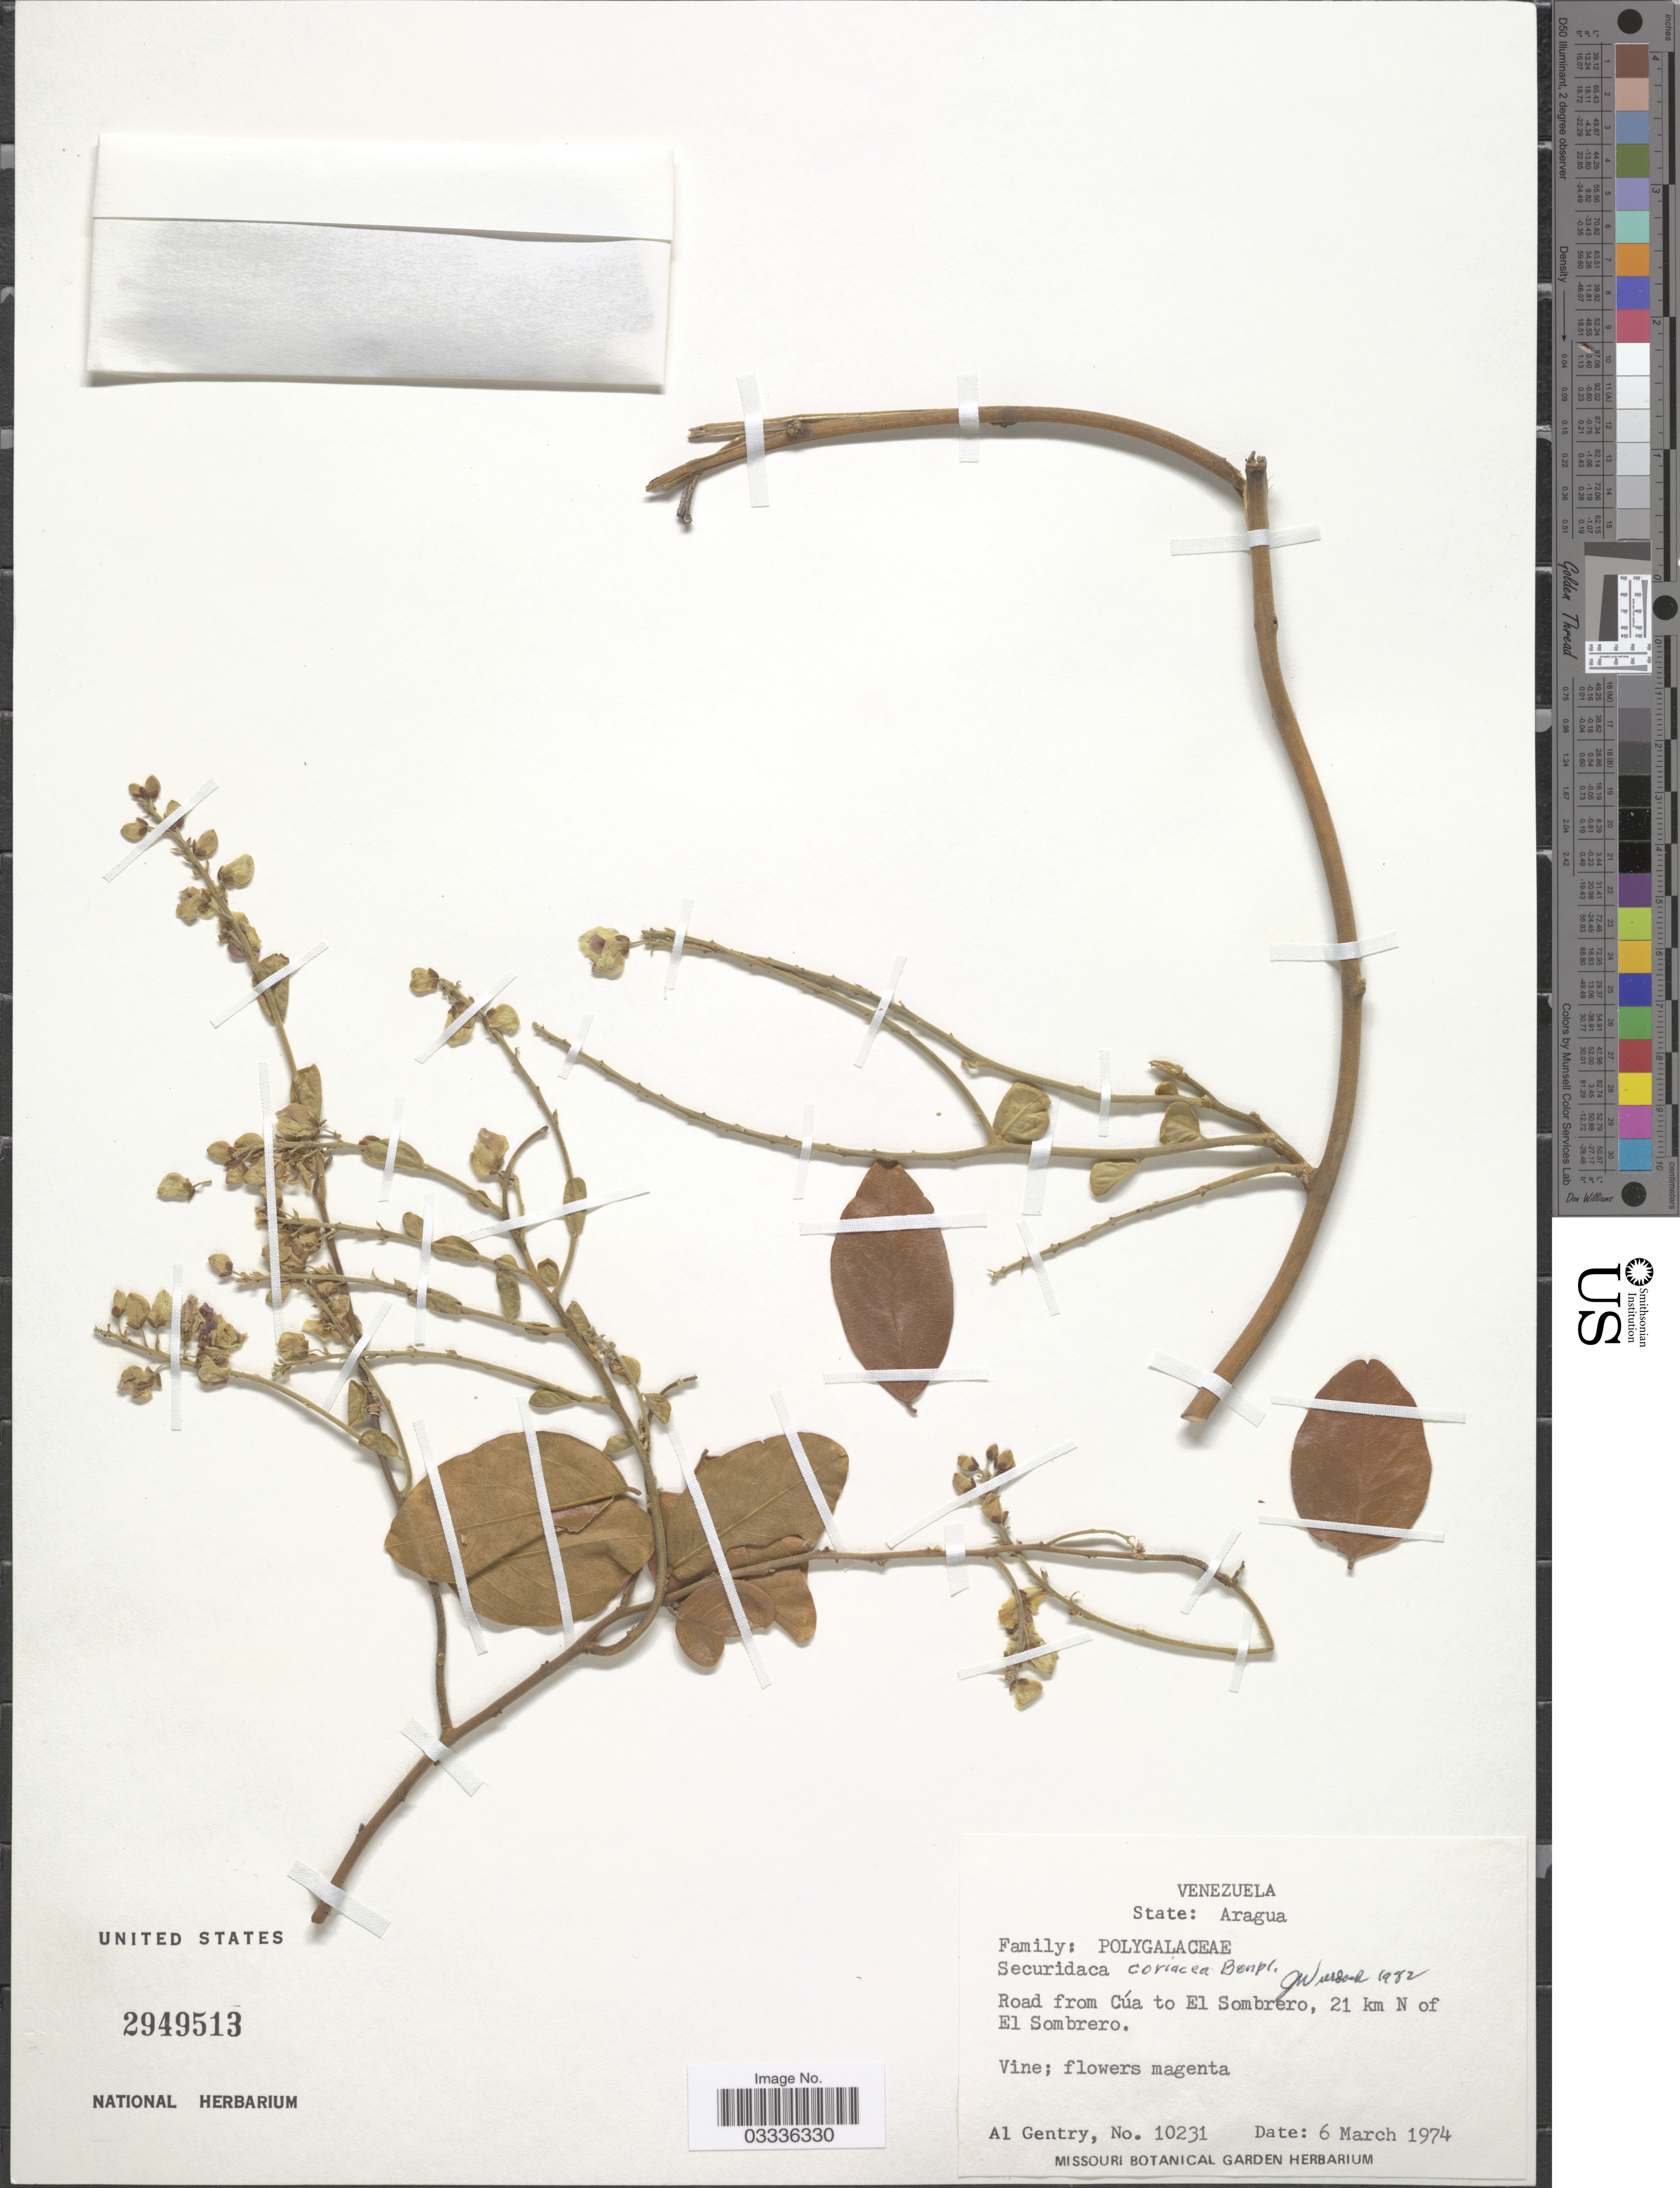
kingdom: Plantae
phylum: Tracheophyta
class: Magnoliopsida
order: Fabales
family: Polygalaceae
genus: Securidaca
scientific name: Securidaca coriacea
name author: Bonpl. ex Steud.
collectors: A. H. Gentry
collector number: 10231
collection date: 1974-03-06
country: Venezuela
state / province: Aragua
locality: Road from Cúa to El Sombrero, 21 km N of El Sombrero.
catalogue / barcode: US 2949513